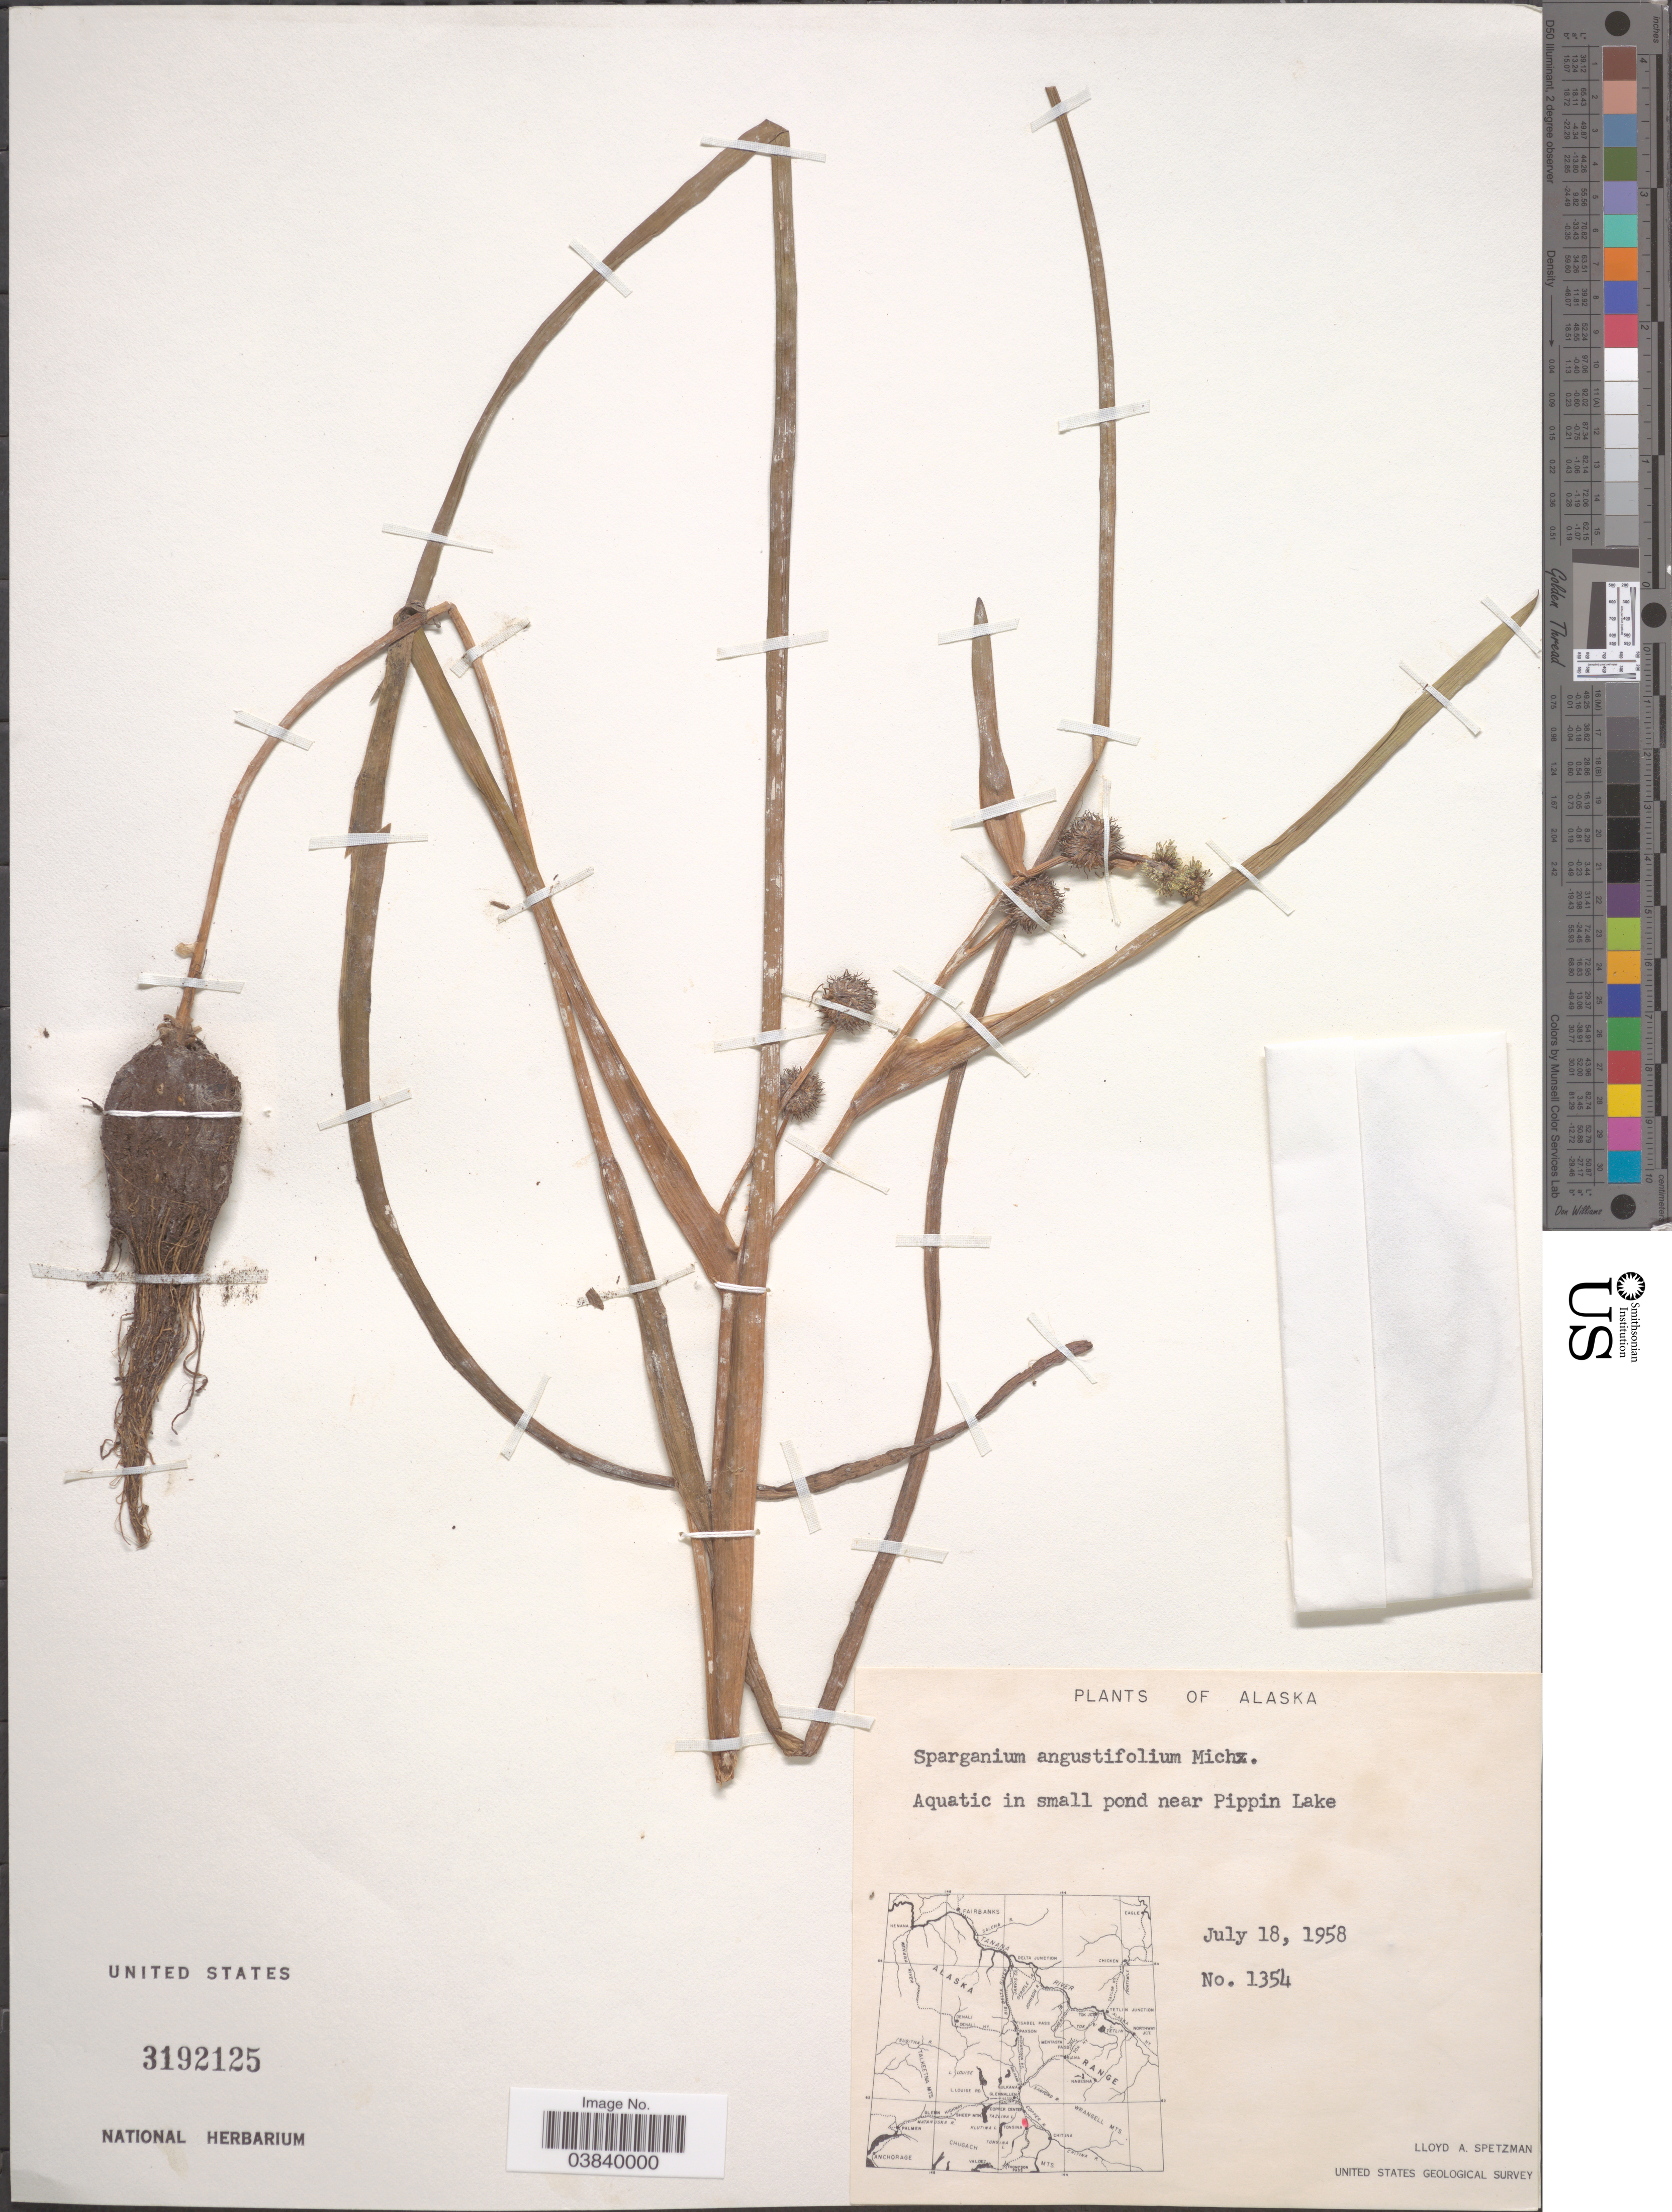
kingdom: Plantae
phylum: Tracheophyta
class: Liliopsida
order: Poales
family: Typhaceae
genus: Sparganium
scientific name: Sparganium angustifolium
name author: Michx.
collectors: L. Spetzman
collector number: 1354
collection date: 1958-07-18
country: United States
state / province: Alaska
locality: Aquatic in small pond near Pippin Lake.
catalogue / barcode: US 3192125